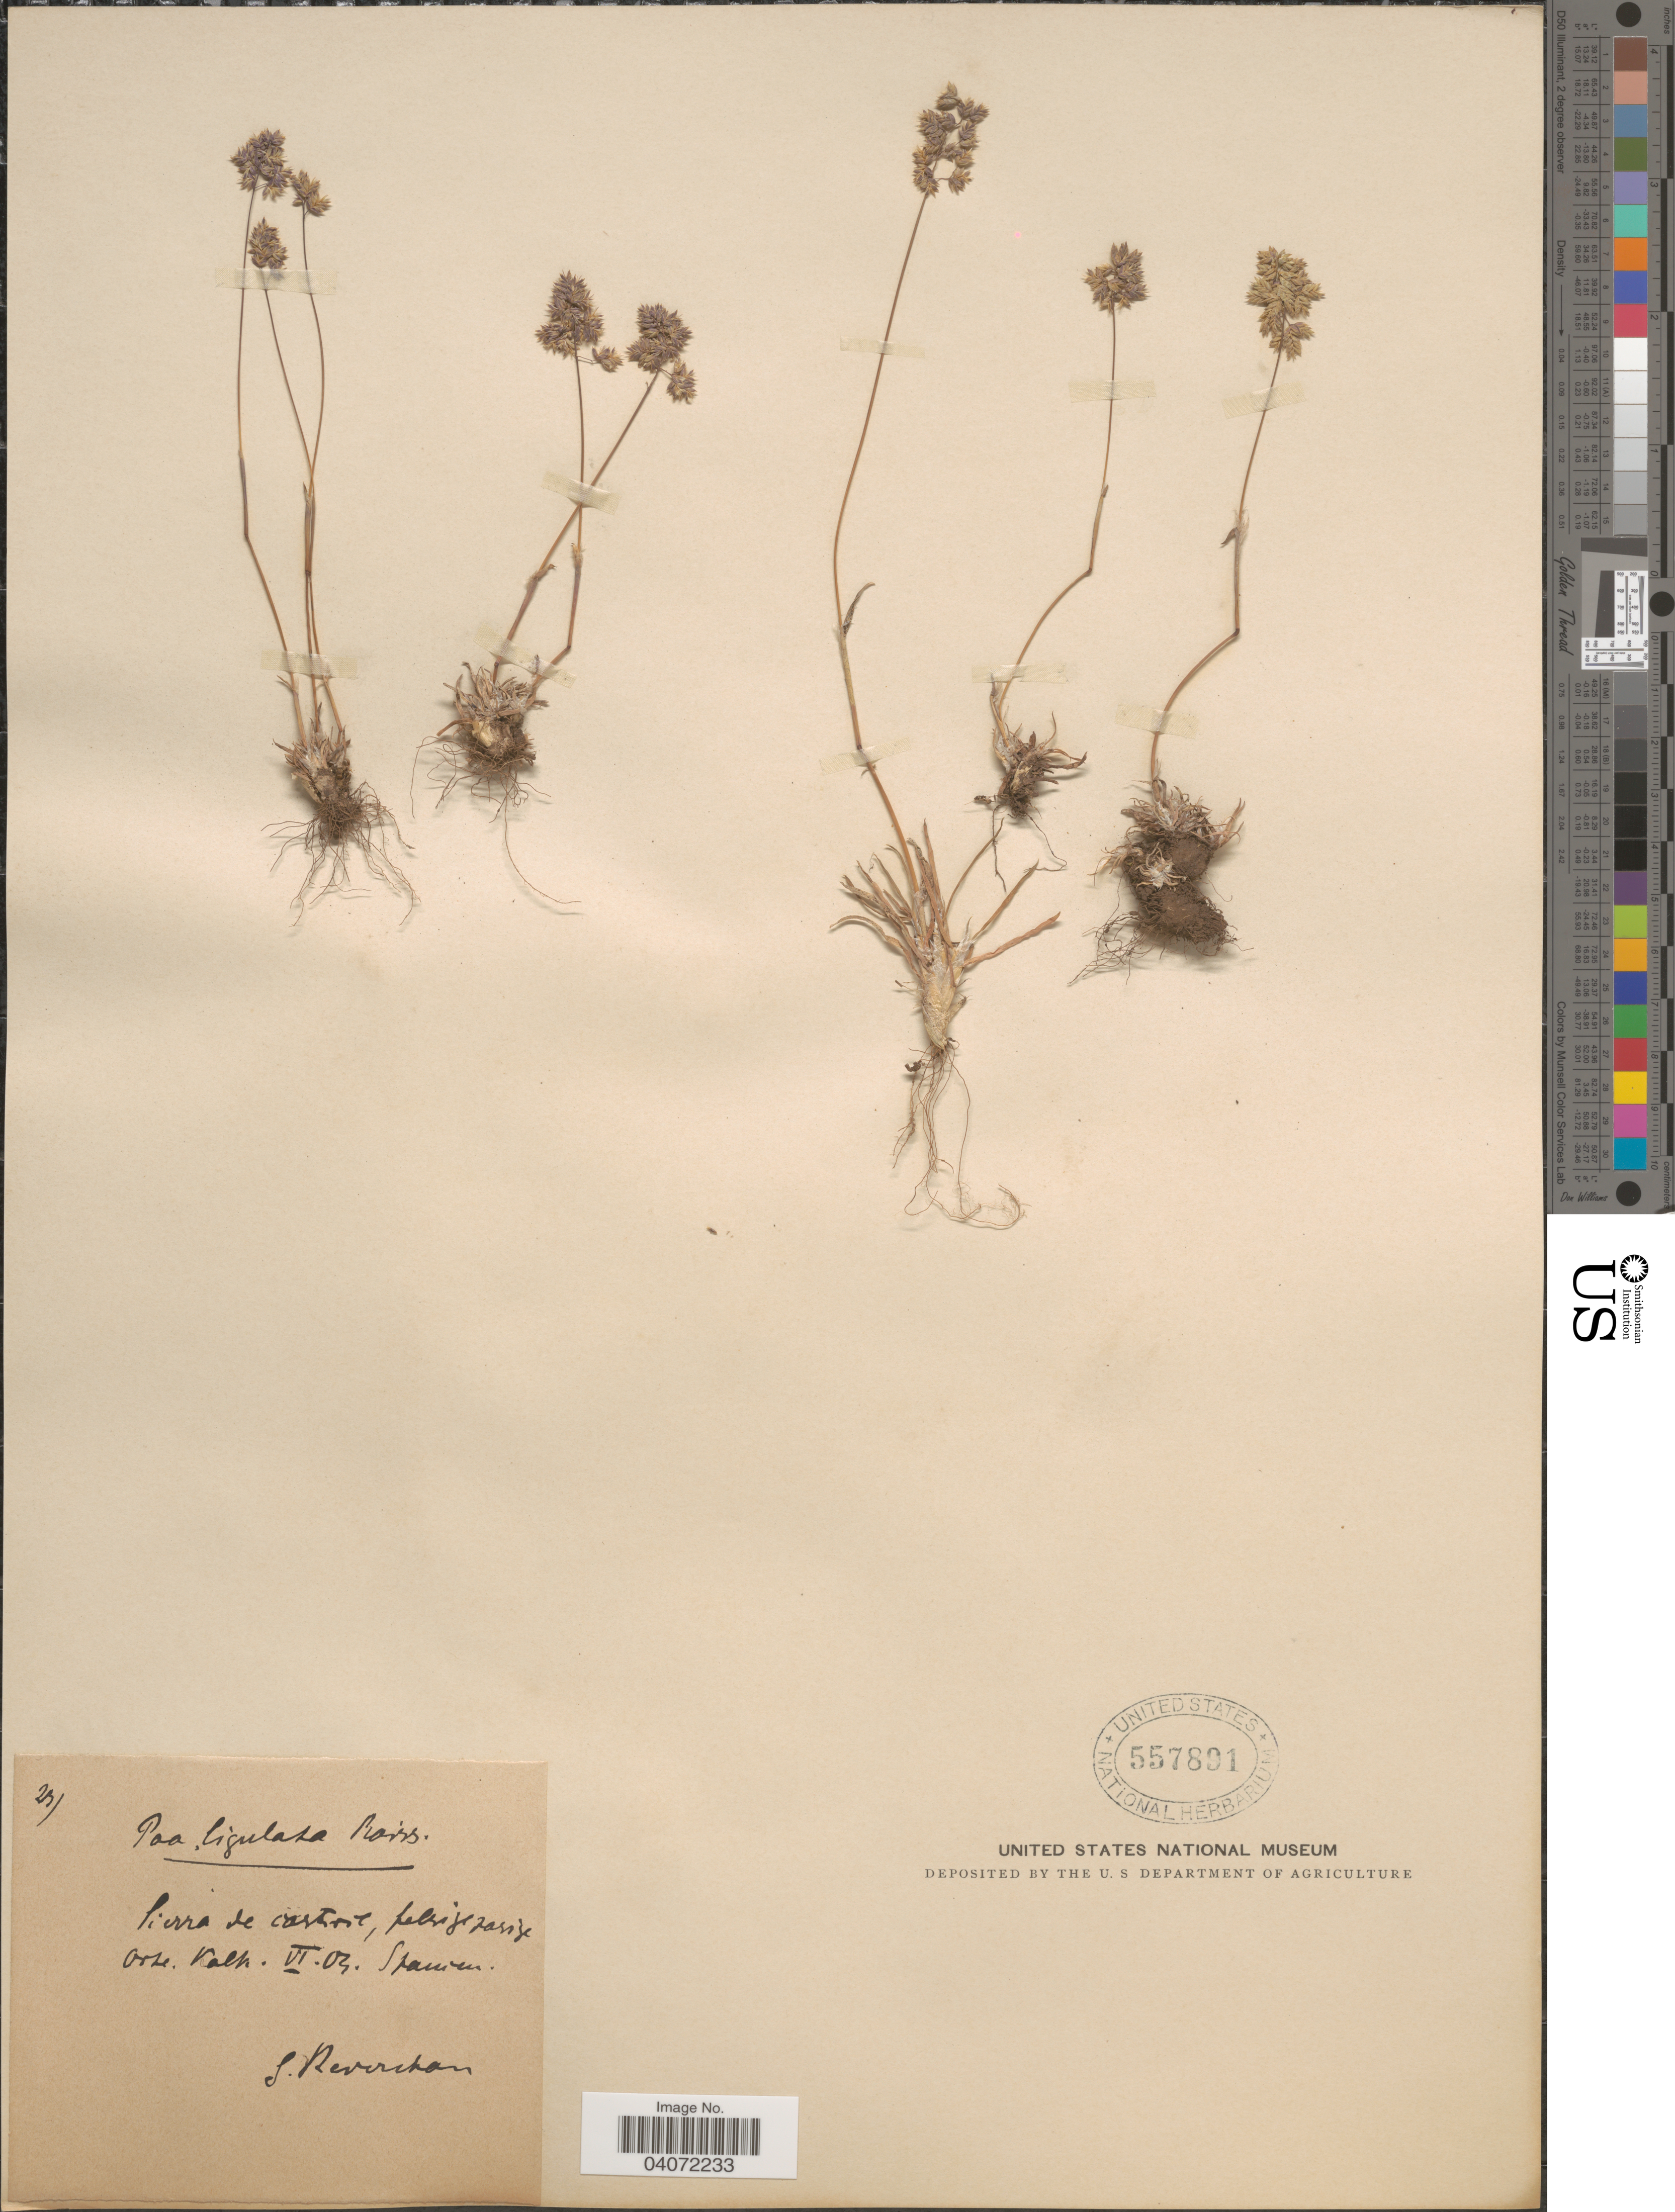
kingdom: Plantae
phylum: Tracheophyta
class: Liliopsida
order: Poales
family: Poaceae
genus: Poa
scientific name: Poa ligulata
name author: Boiss.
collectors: J. Reverchon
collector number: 25*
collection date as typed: Transcribed d/m/y: /6/3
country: Spain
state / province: Andalucia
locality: Sierra de Castril, Spanien.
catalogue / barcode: US 557891